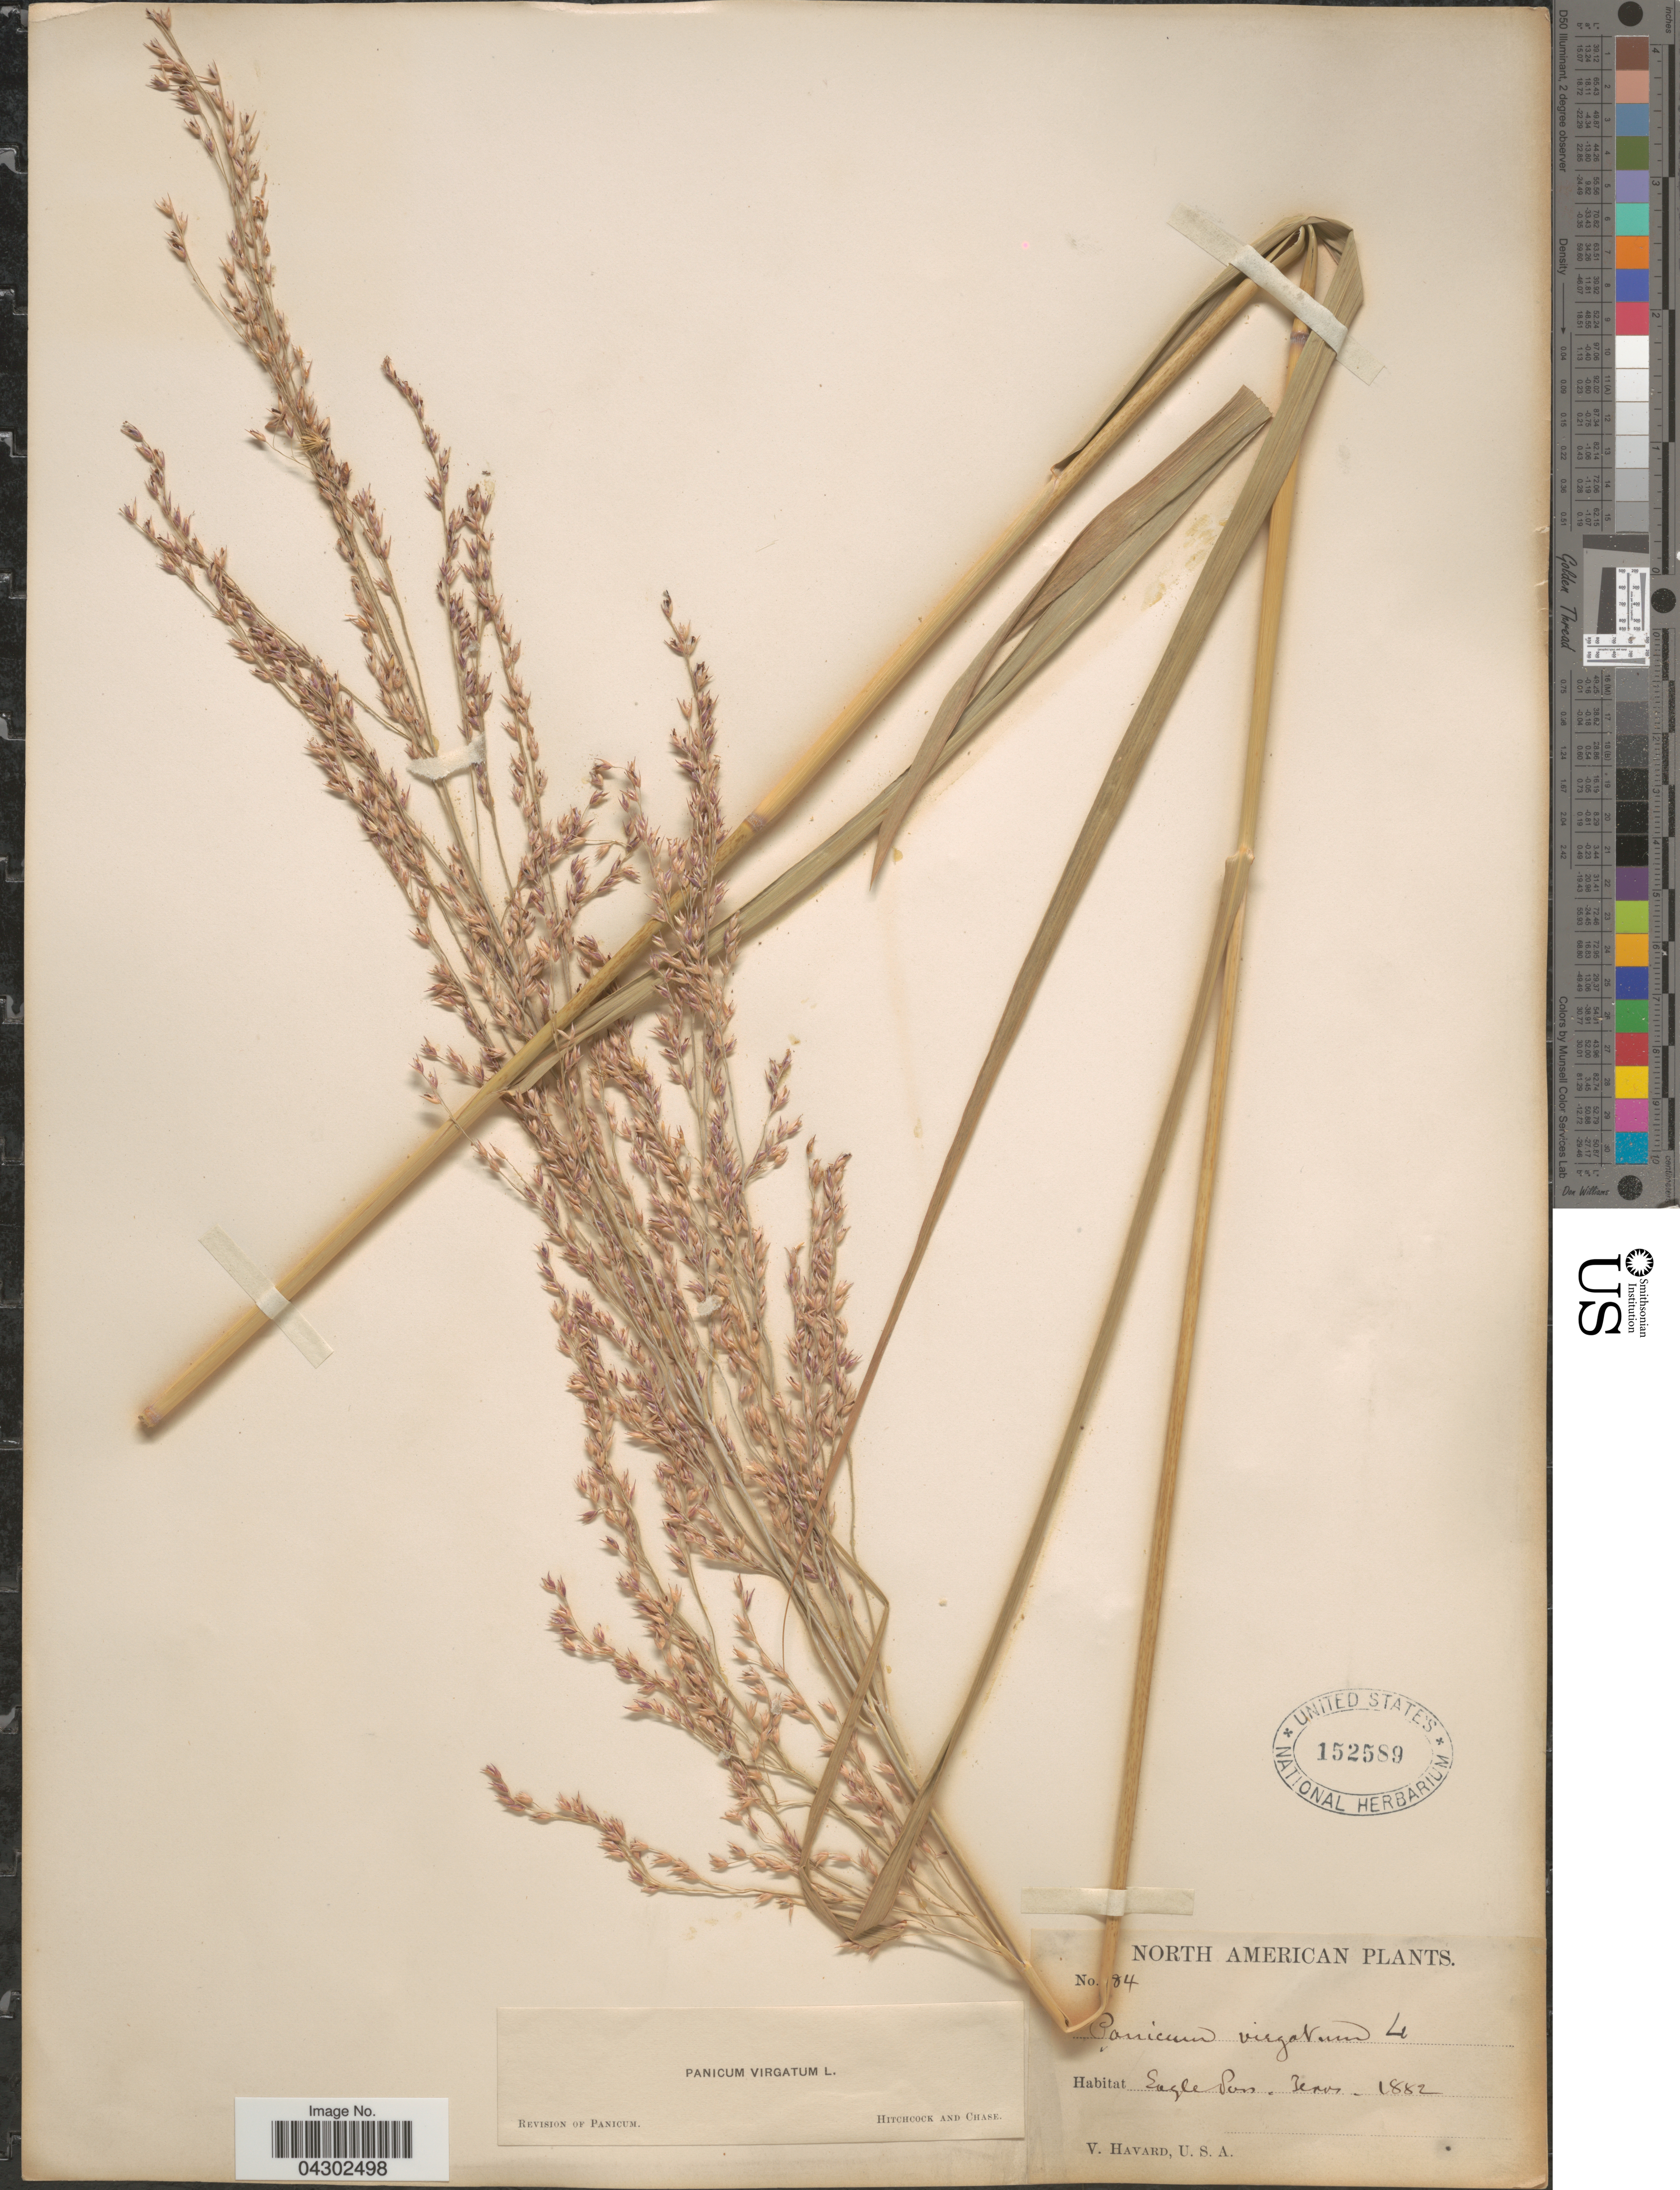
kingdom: Plantae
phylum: Tracheophyta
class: Liliopsida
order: Poales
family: Poaceae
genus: Panicum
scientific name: Panicum virgatum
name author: L.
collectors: V. Havard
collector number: !84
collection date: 1882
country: United States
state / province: Texas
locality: Eagle Pass.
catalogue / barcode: US 152589